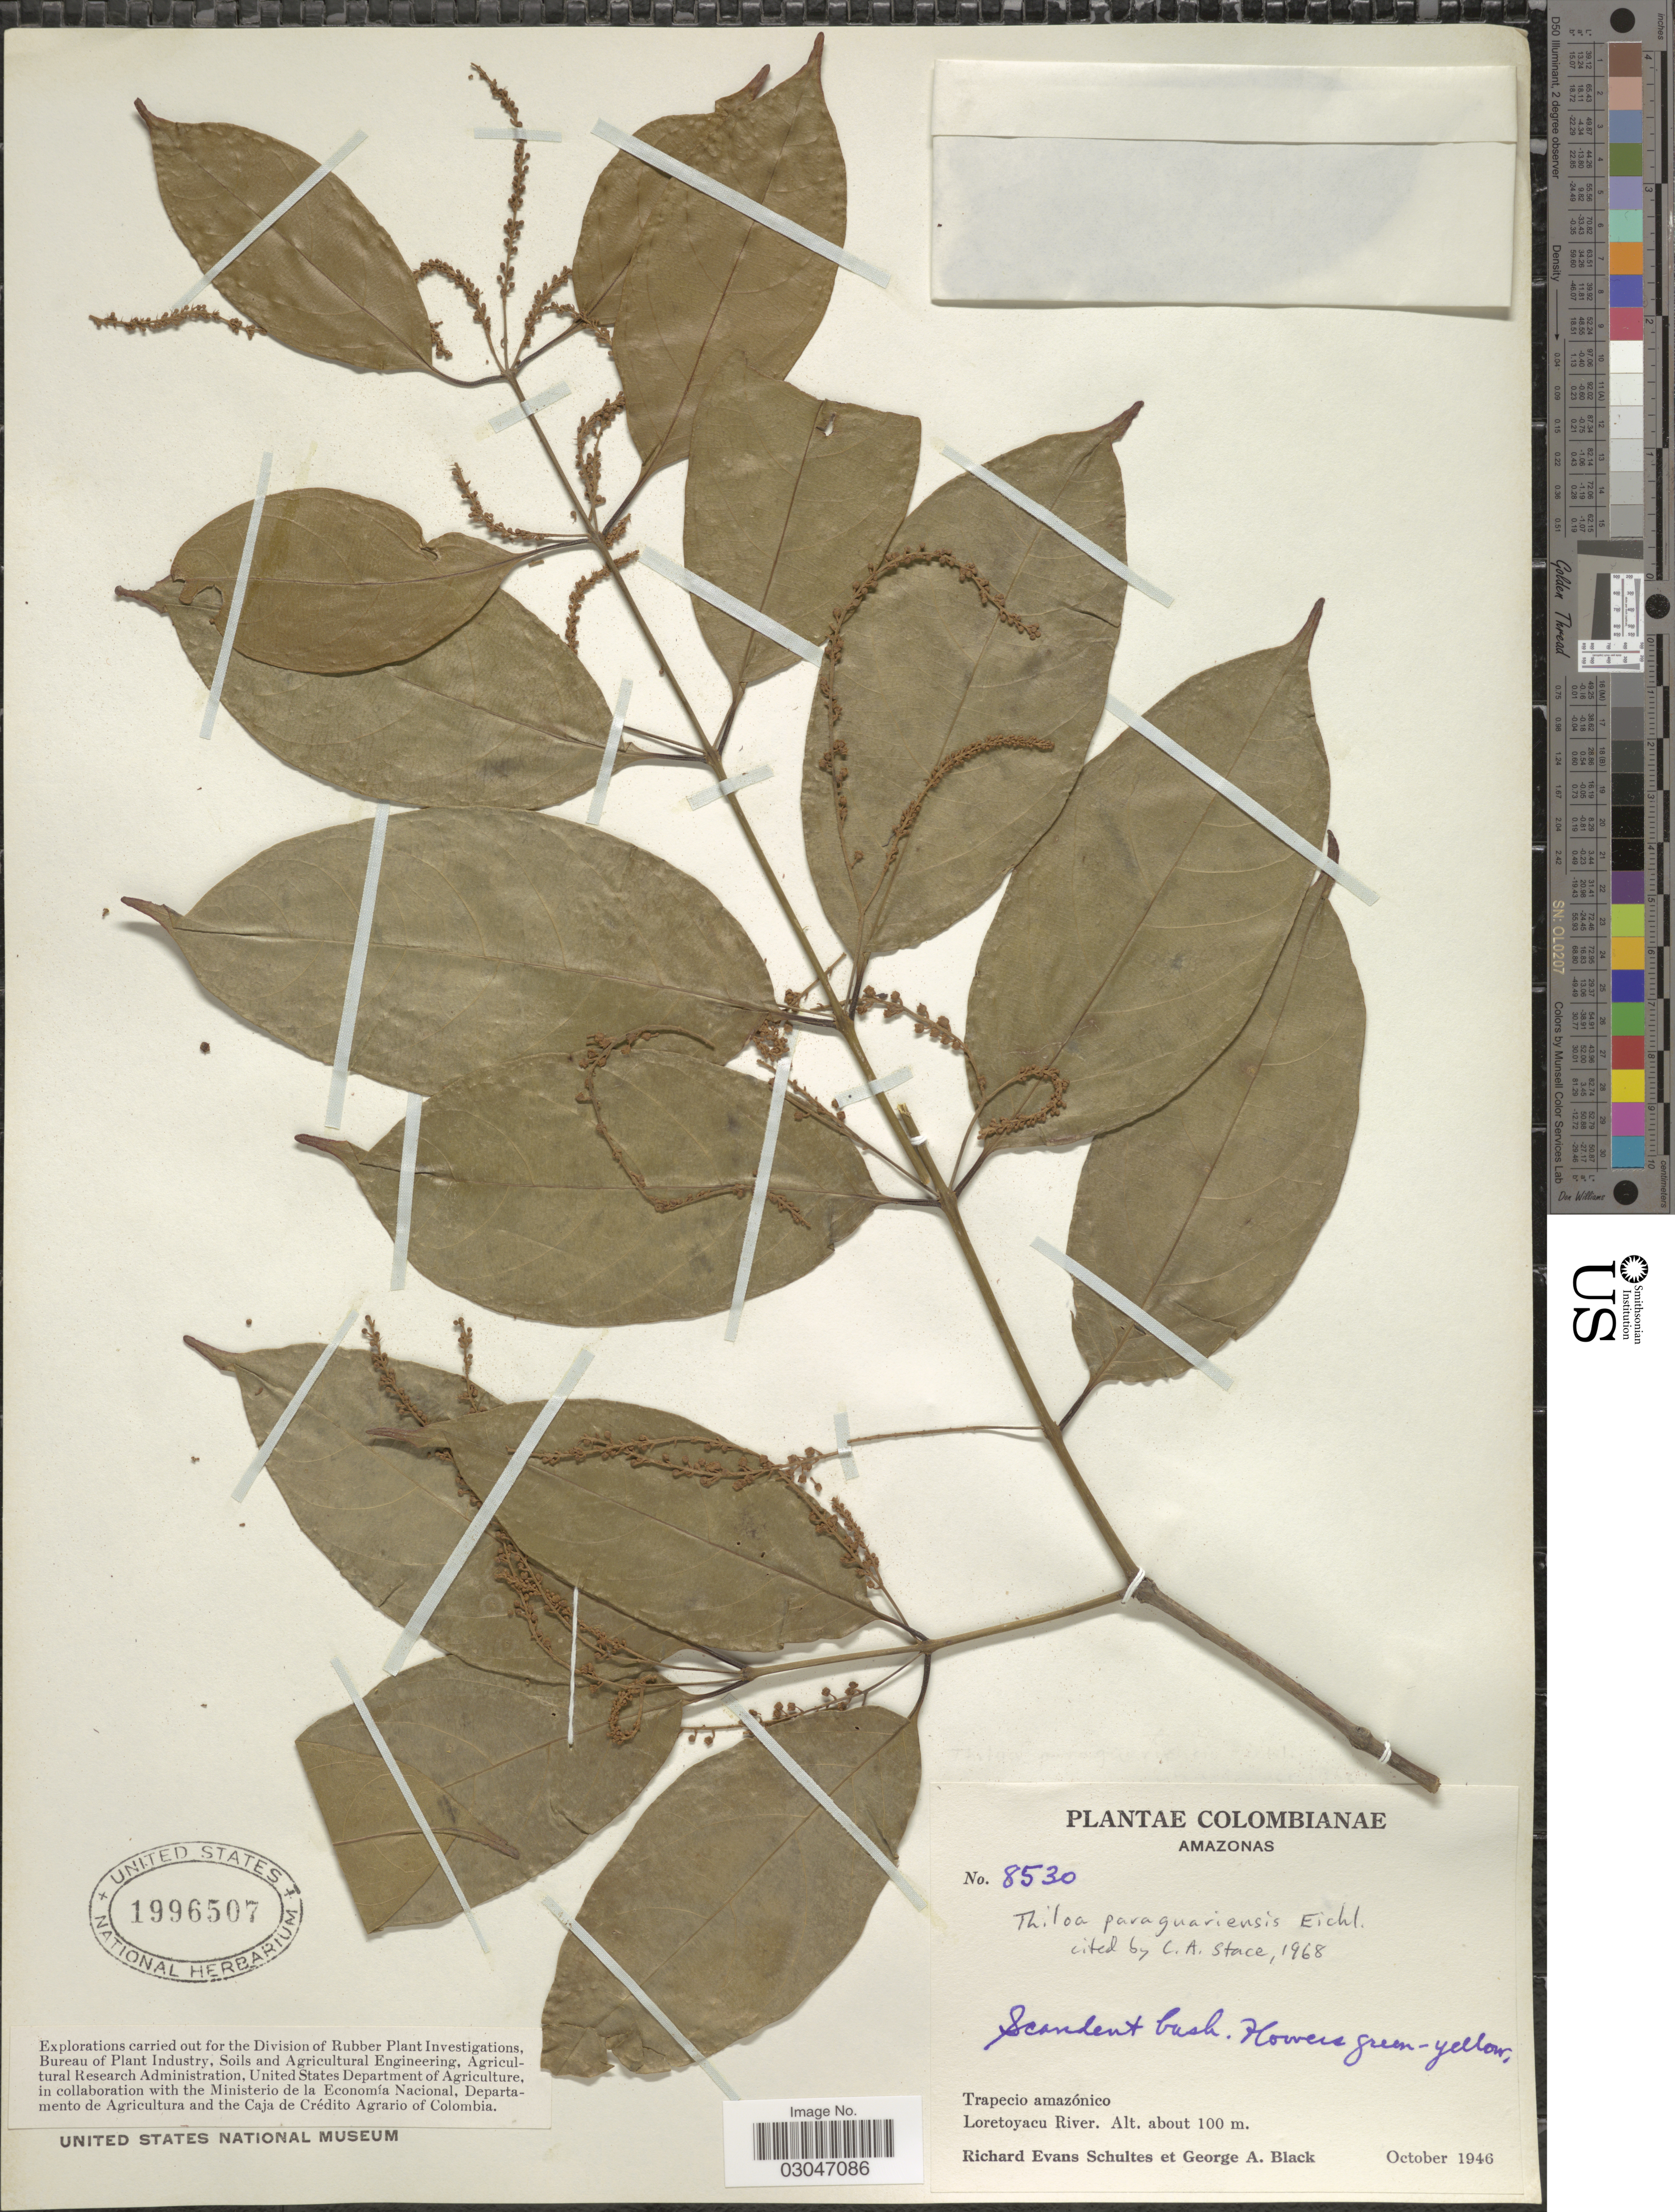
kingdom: Plantae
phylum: Tracheophyta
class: Magnoliopsida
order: Myrtales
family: Combretaceae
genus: Thiloa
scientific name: Thiloa paraguariensis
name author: Eichler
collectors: R. E. Schultes & G. A. Black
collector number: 8530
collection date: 1946-10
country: Colombia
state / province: Amazônas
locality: Trapecio amazónico, Loretoyacu River.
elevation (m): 100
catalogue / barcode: US 1996507